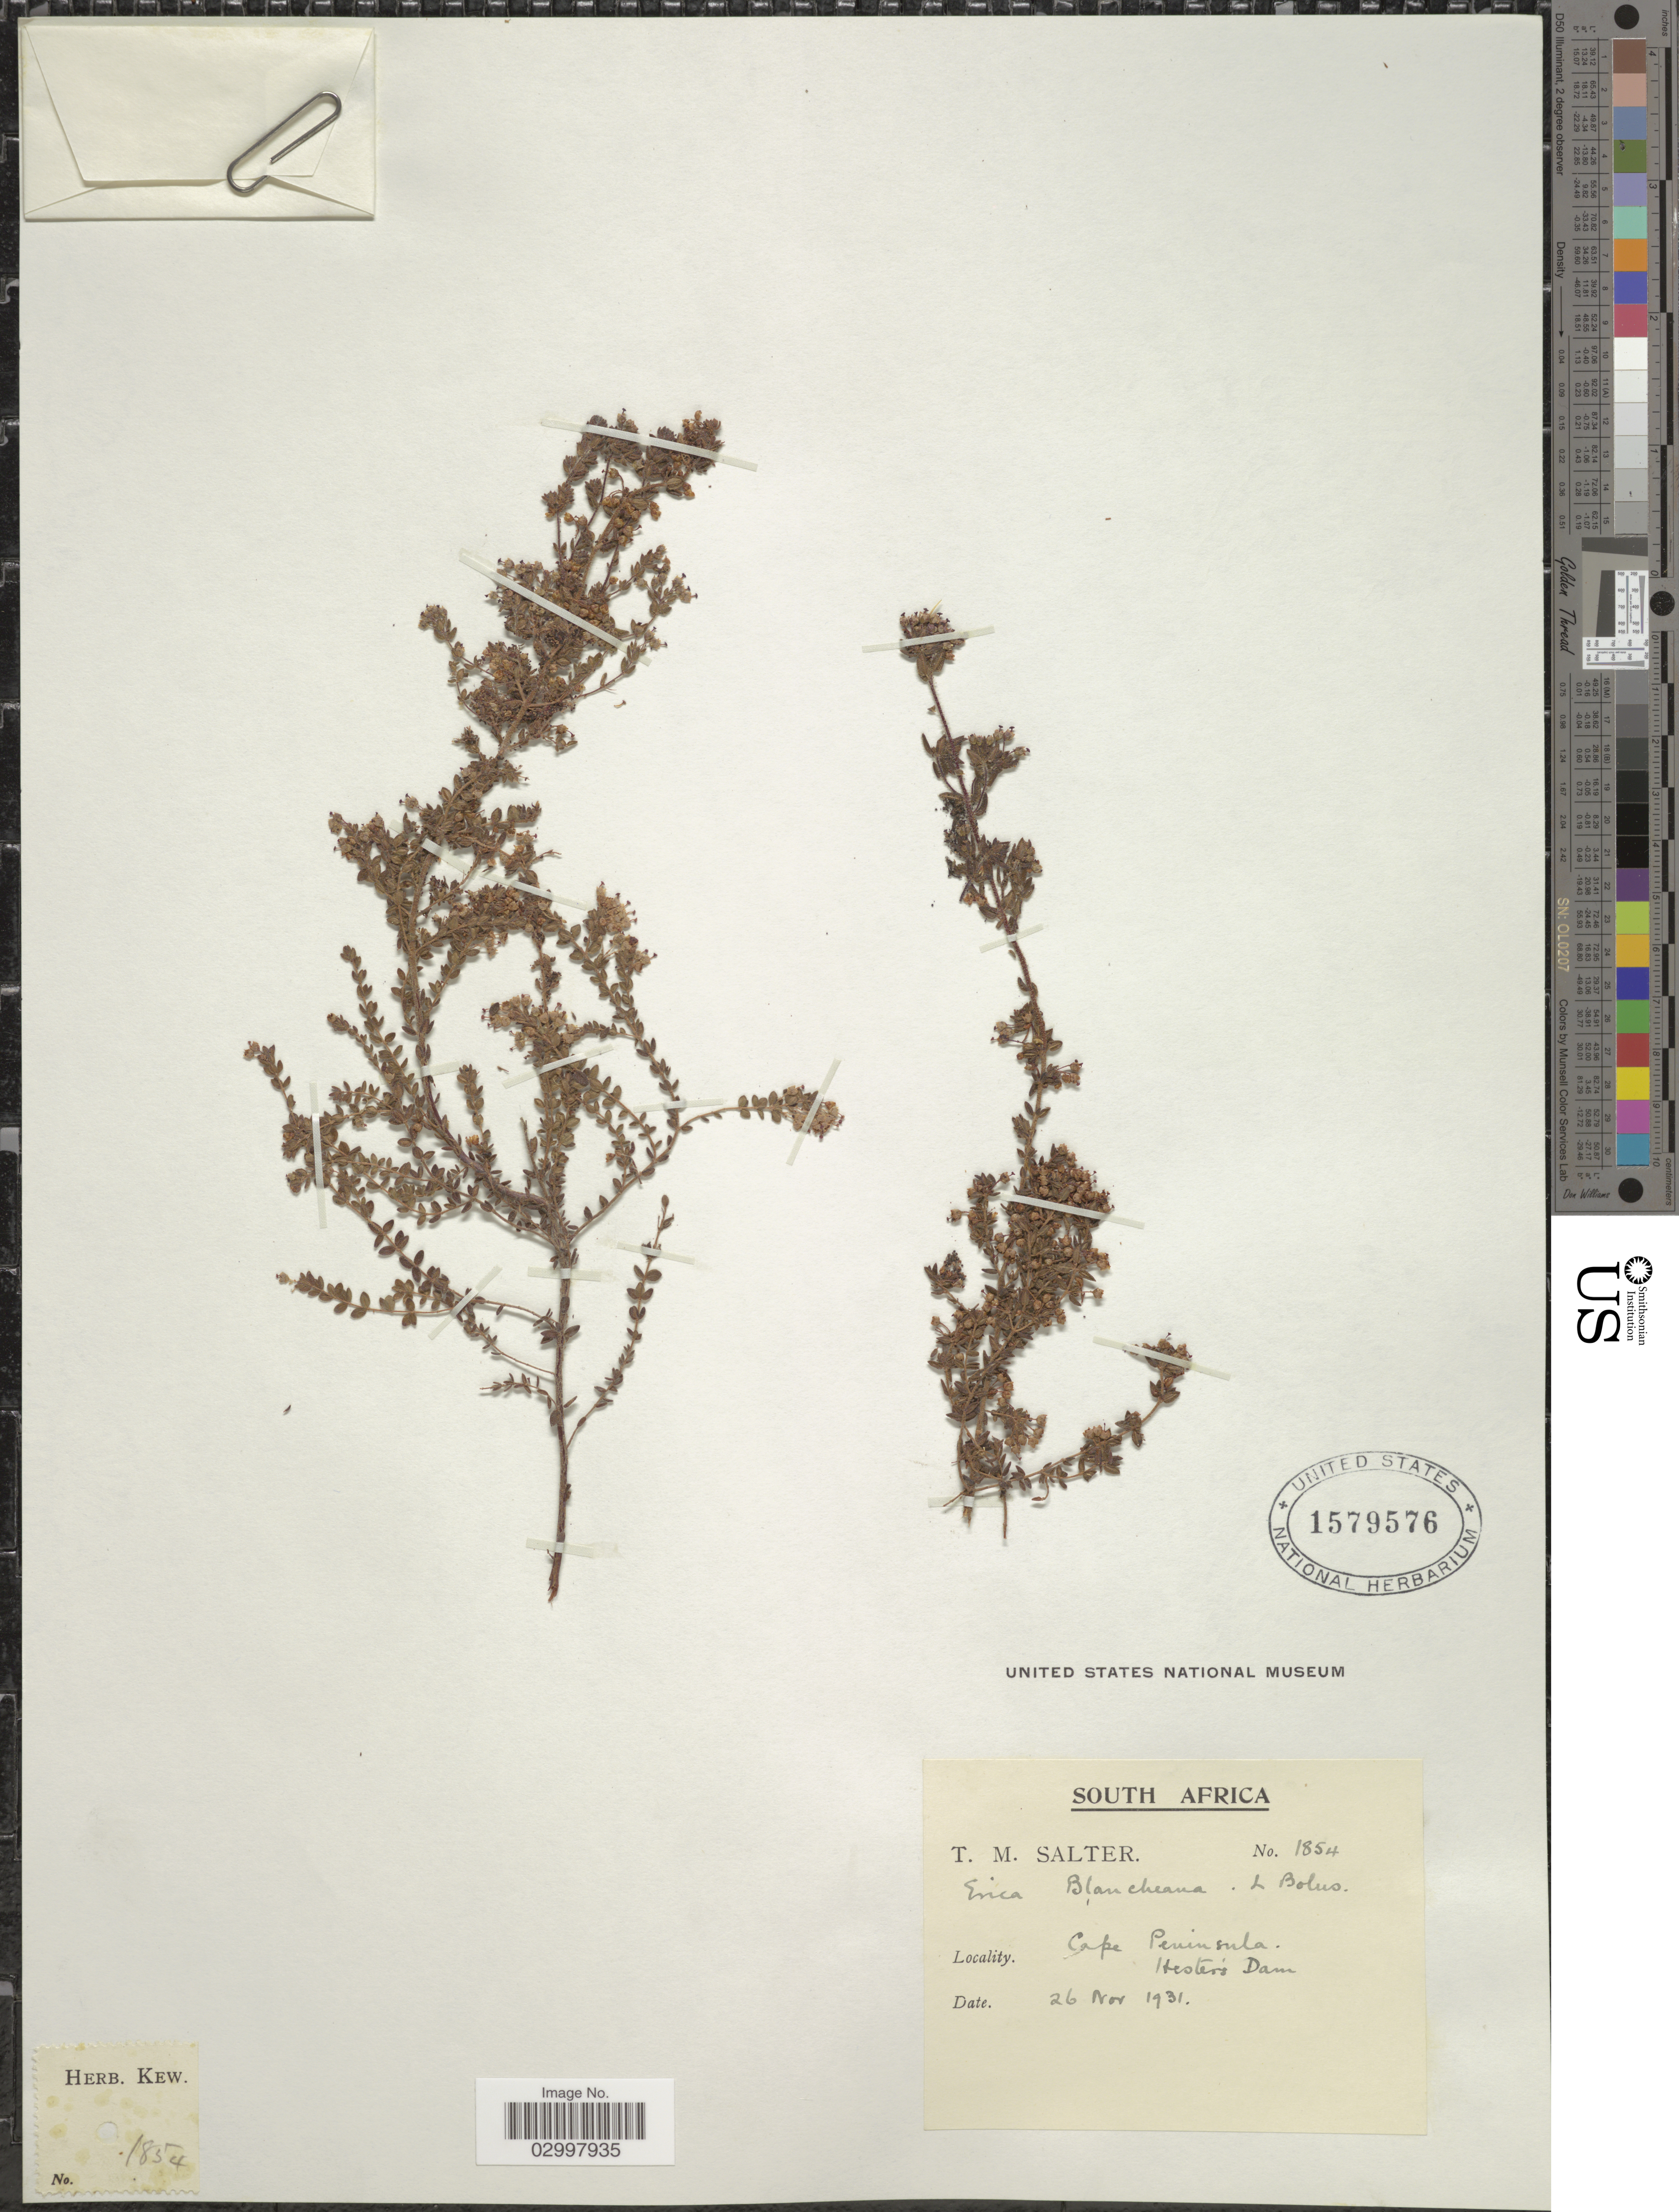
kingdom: Plantae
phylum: Tracheophyta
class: Magnoliopsida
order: Ericales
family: Ericaceae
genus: Erica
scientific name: Erica blancheana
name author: L. Bolus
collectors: T. Salter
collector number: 1854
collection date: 1931-11-26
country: South Africa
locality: Cape Peninsula. Hester's Dam.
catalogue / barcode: US 1579576